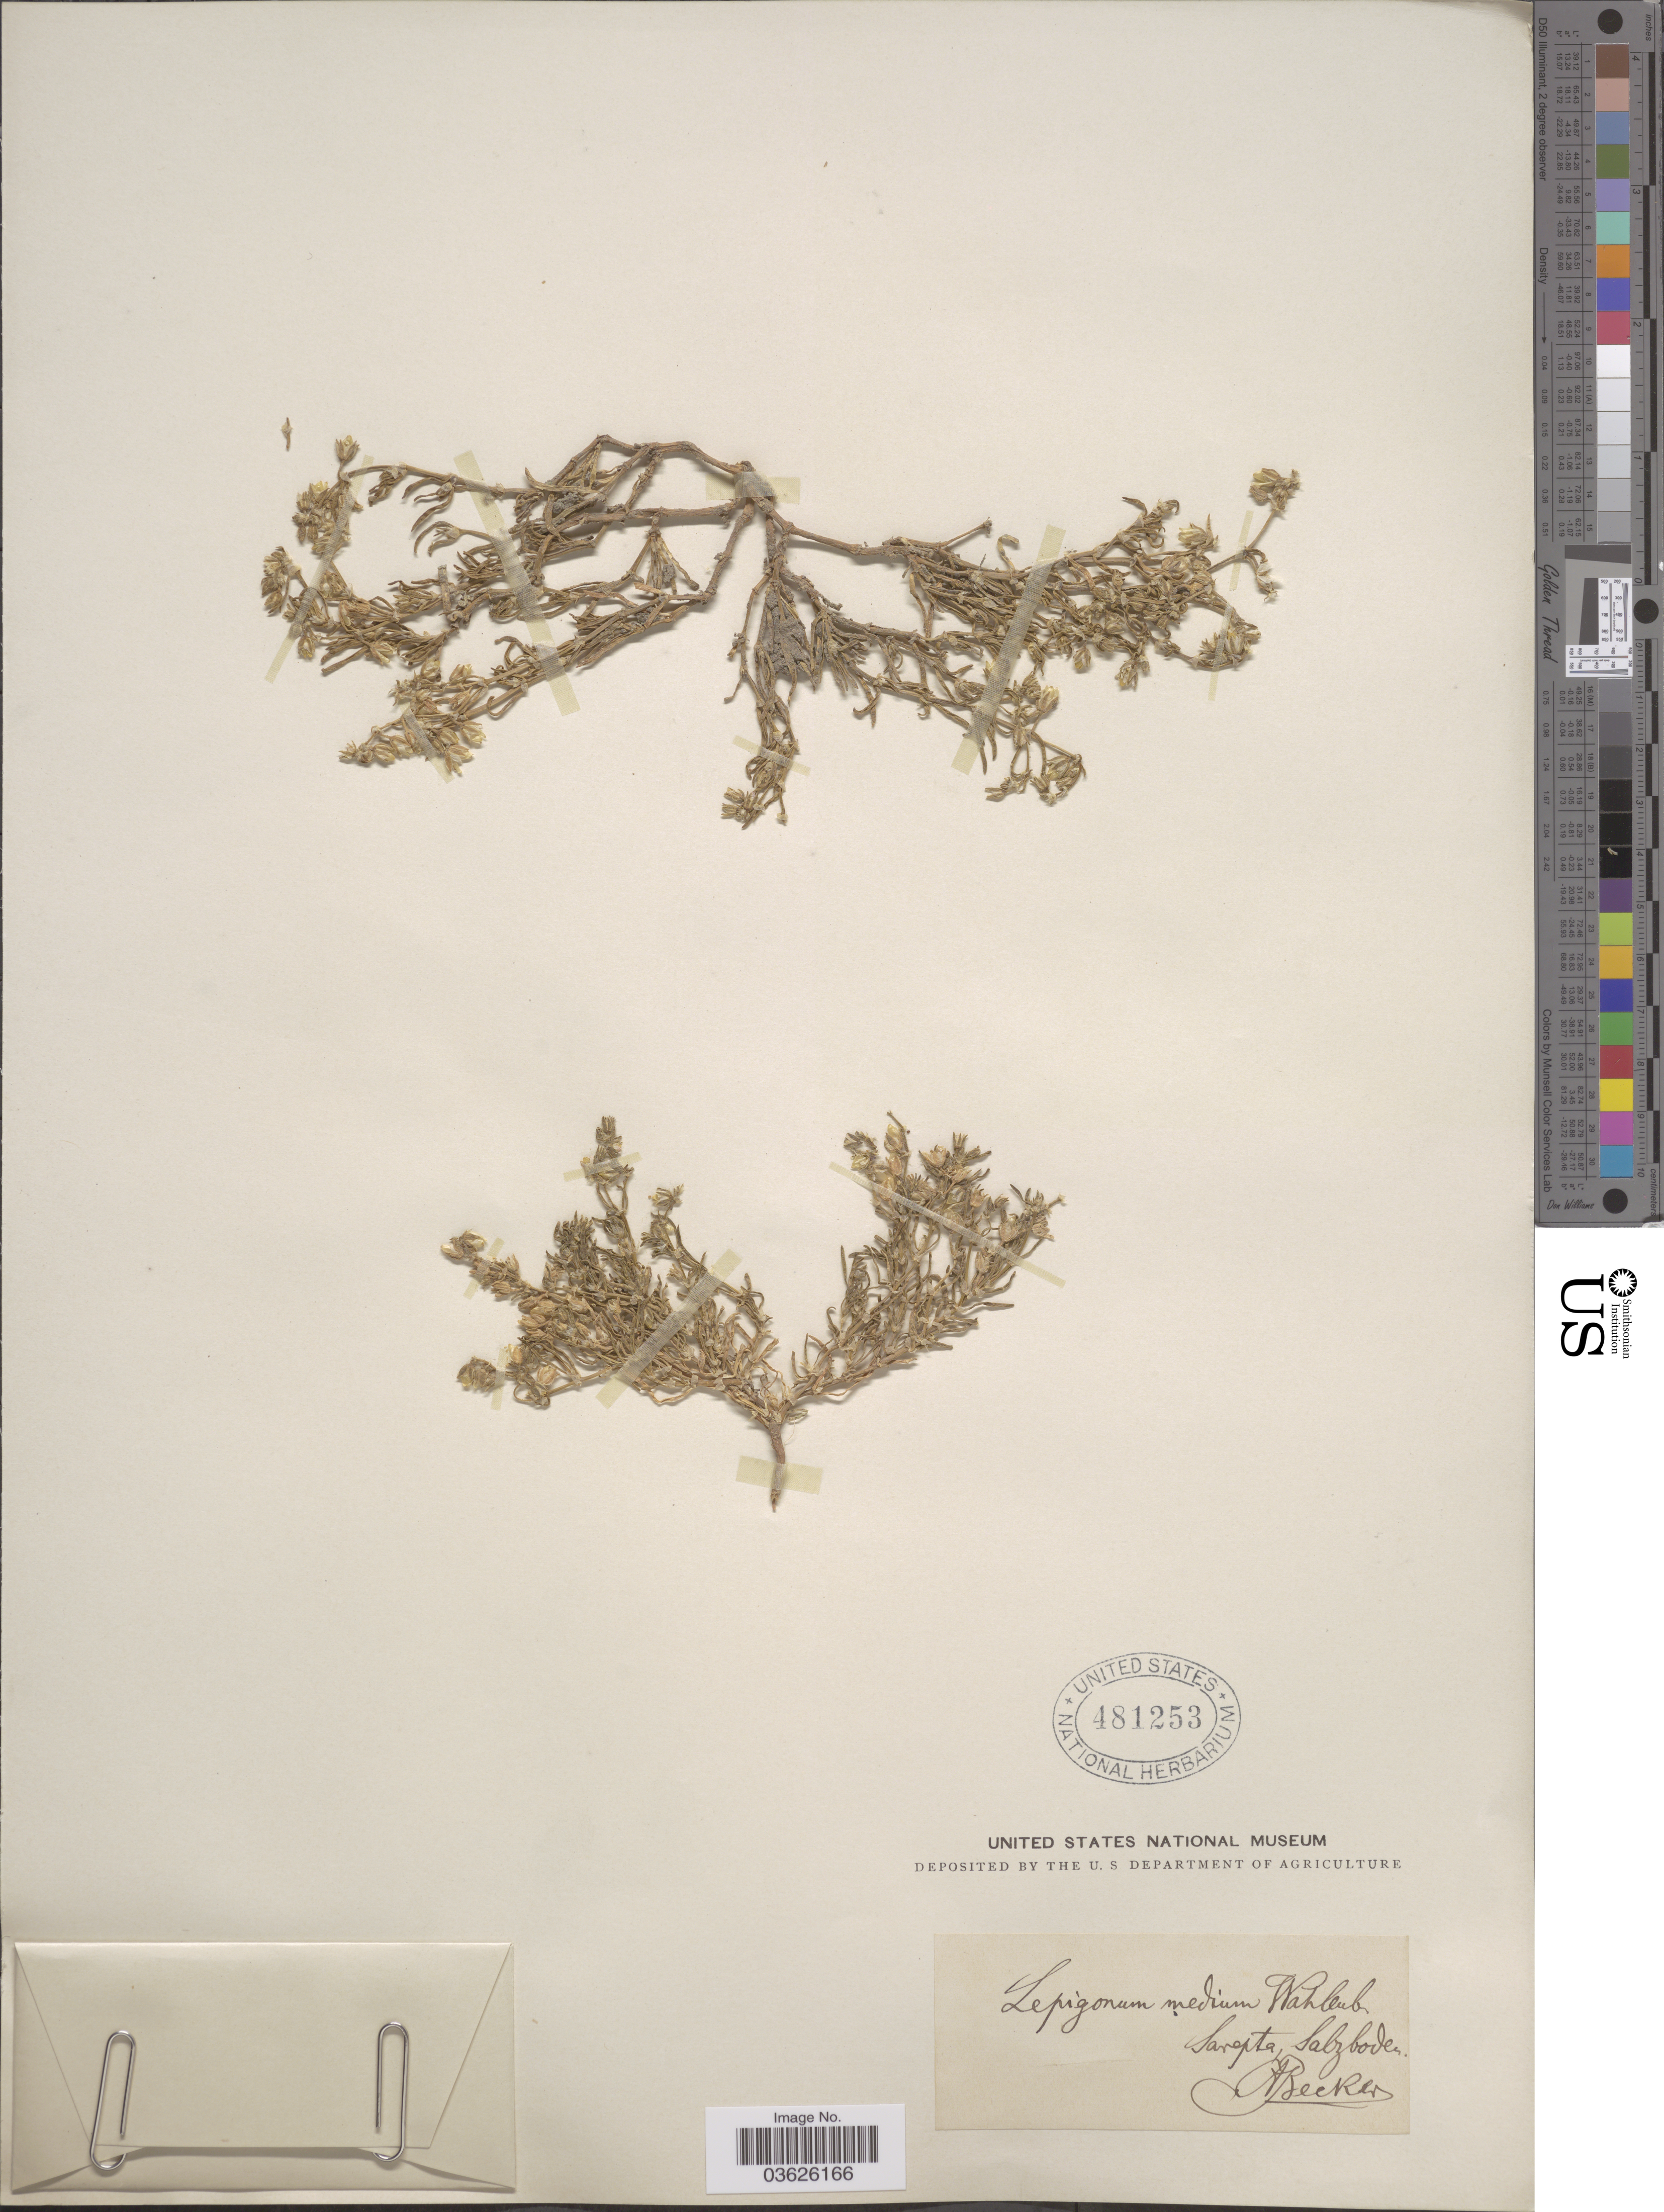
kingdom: Plantae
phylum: Tracheophyta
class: Magnoliopsida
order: Caryophyllales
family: Caryophyllaceae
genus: Tissa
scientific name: Tissa media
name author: Reiche & Johow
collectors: A. Becker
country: Russian Federation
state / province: Volgograd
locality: Sarepta, Salzboden.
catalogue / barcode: US 481253